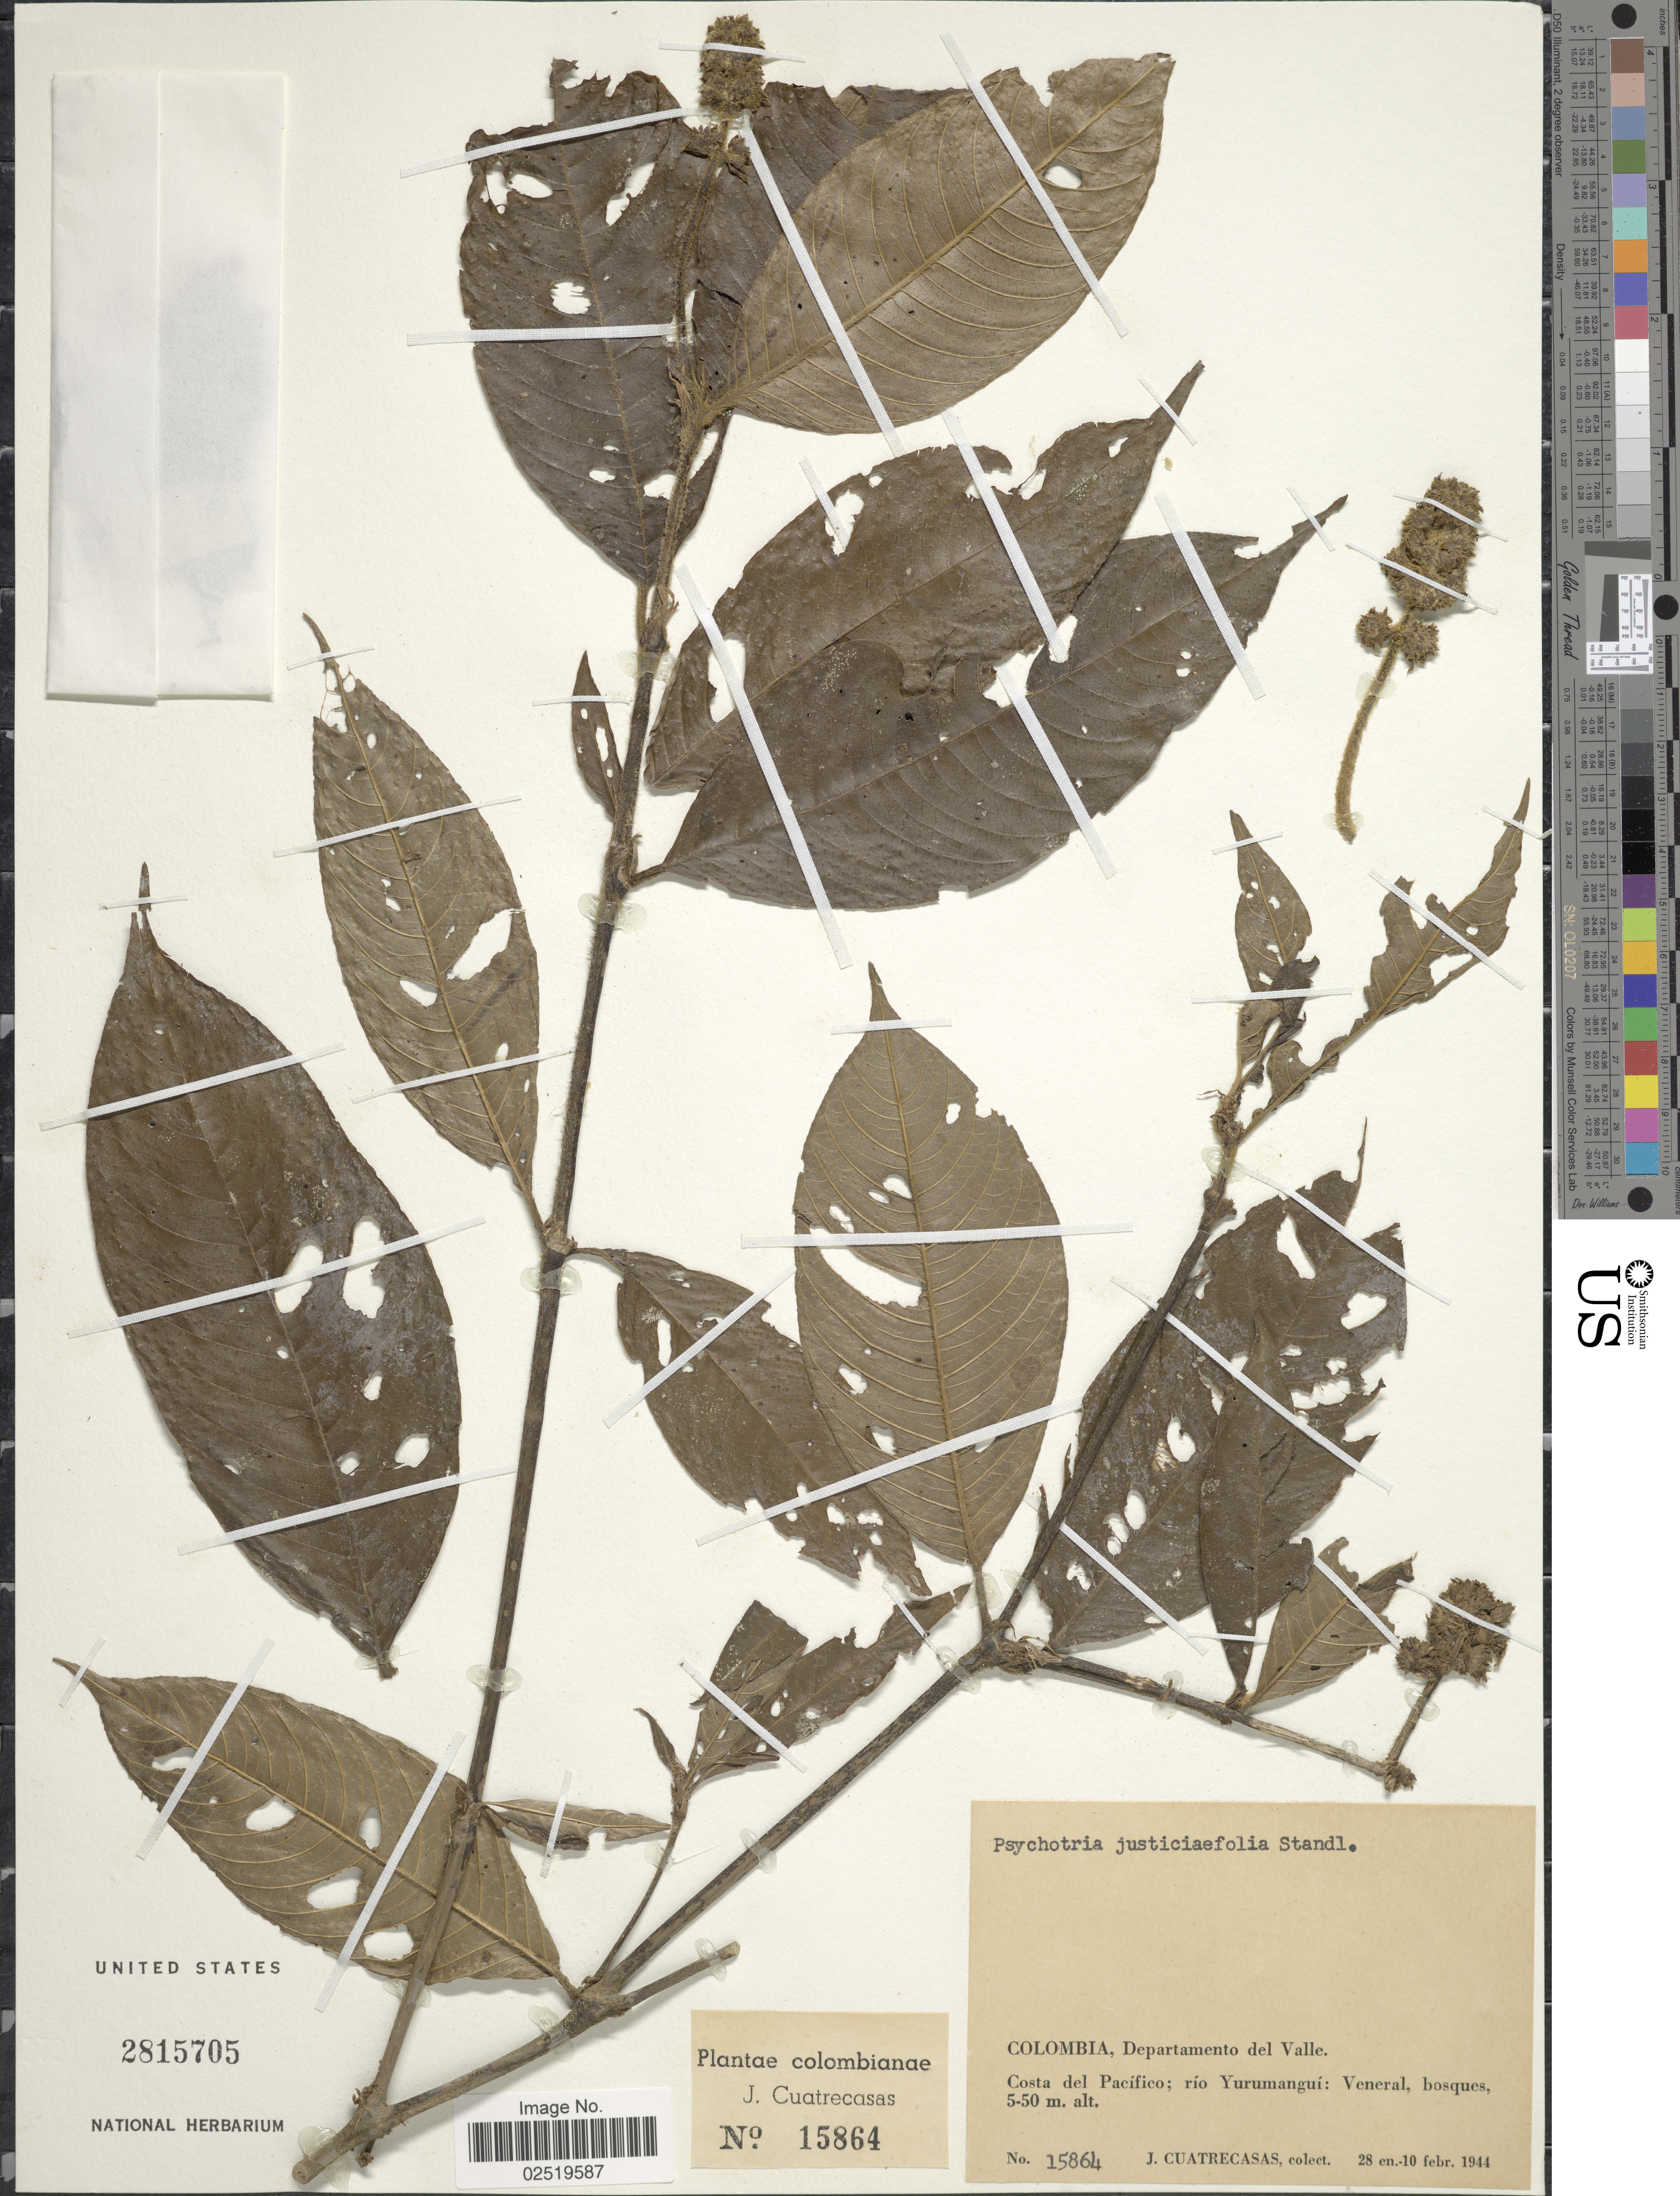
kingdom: Plantae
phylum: Tracheophyta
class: Magnoliopsida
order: Gentianales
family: Rubiaceae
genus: Psychotria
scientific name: Psychotria justiciaefolia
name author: Standl.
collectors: J. Cuatrecasas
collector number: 15864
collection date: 1944-01-28/1944-02-10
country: Colombia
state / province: Valle del Cauca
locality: Costa del Pacifico; rio Yurumangui: Veneral, bosques, colombianae.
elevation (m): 5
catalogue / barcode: US 2815705